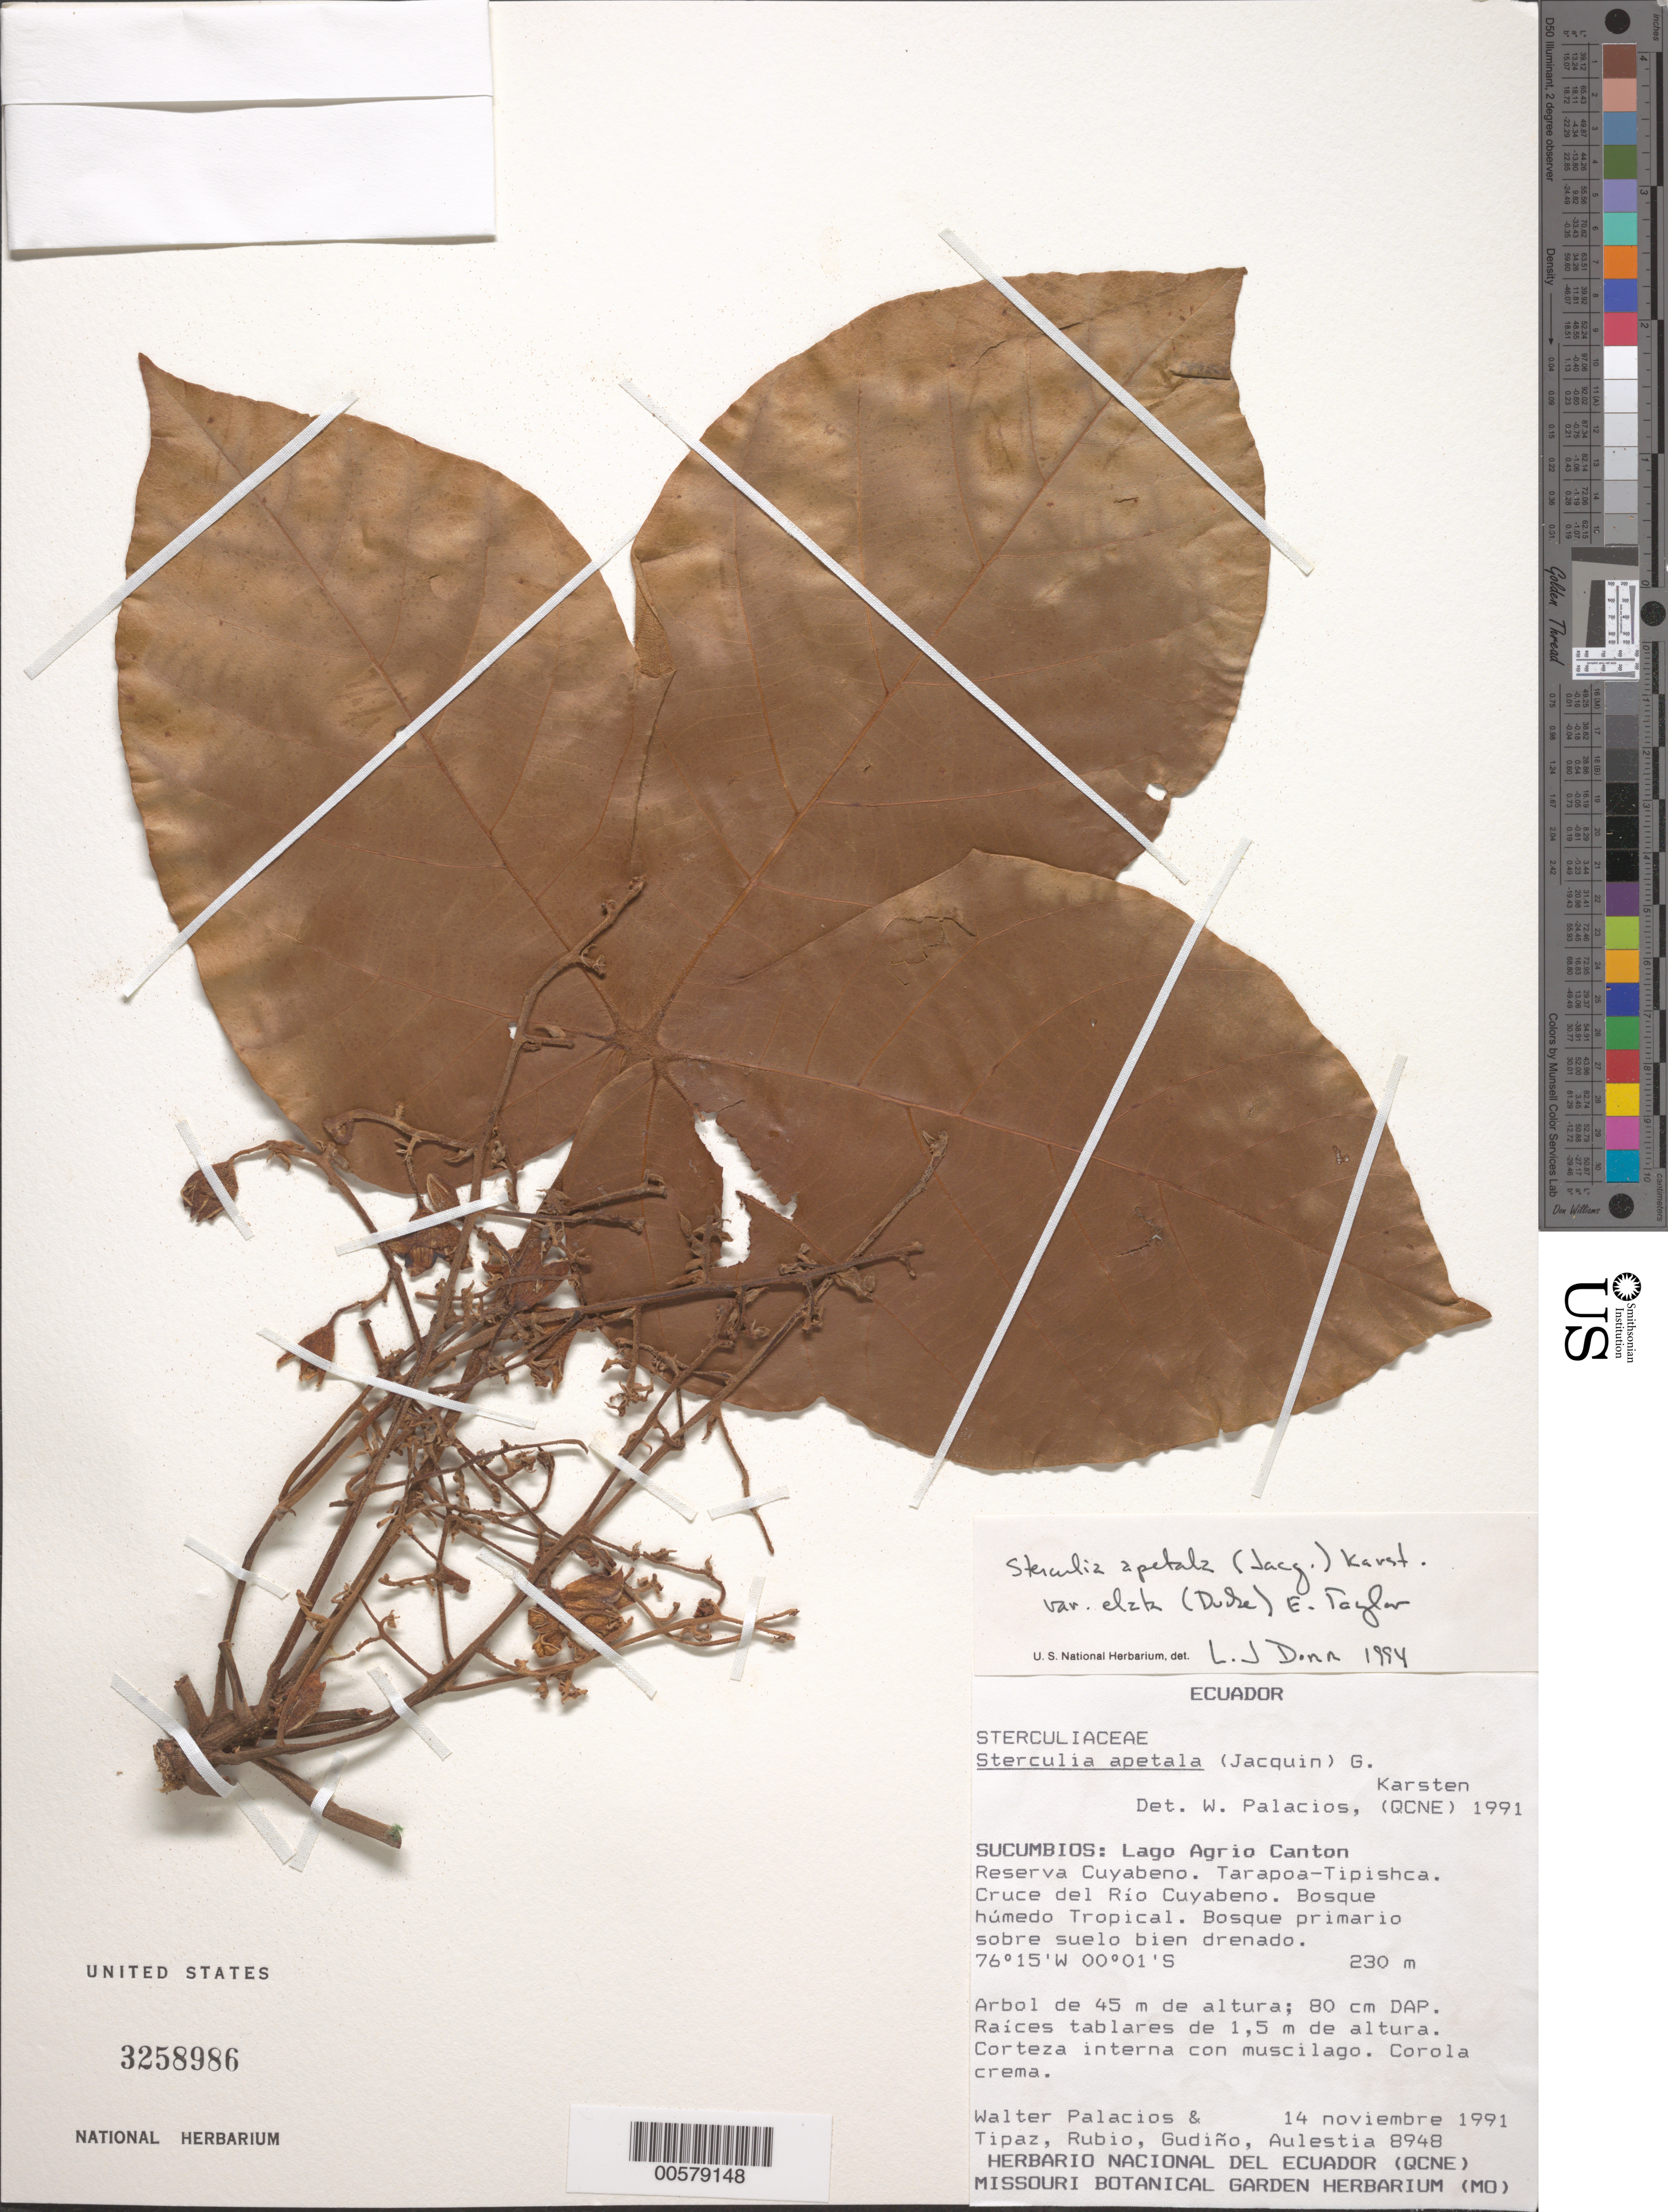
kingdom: Plantae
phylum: Tracheophyta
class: Magnoliopsida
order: Malvales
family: Malvaceae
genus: Sterculia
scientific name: Sterculia apetala var. elata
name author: (Jacq.) H. Karst.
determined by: Dorr, L. J., (BOT), Smithsonian Institution - National Museum of Natural History (UNITED STATES)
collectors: W. Palacios, -. Tipaz, -. Rubio, -. Gudiño & -. Aulestia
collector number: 8948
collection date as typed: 14 Nov 1991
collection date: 1991-11-14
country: Ecuador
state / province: Sucumbíos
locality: Lago AgRio Canton. Reserva Cuyabeno, Tarapoa-Tipishca, cruce del Río Cuyabeno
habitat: Boaque húmedo Tropical, bosque primario sobre suelo bien drenado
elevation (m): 230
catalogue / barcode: US 3258986